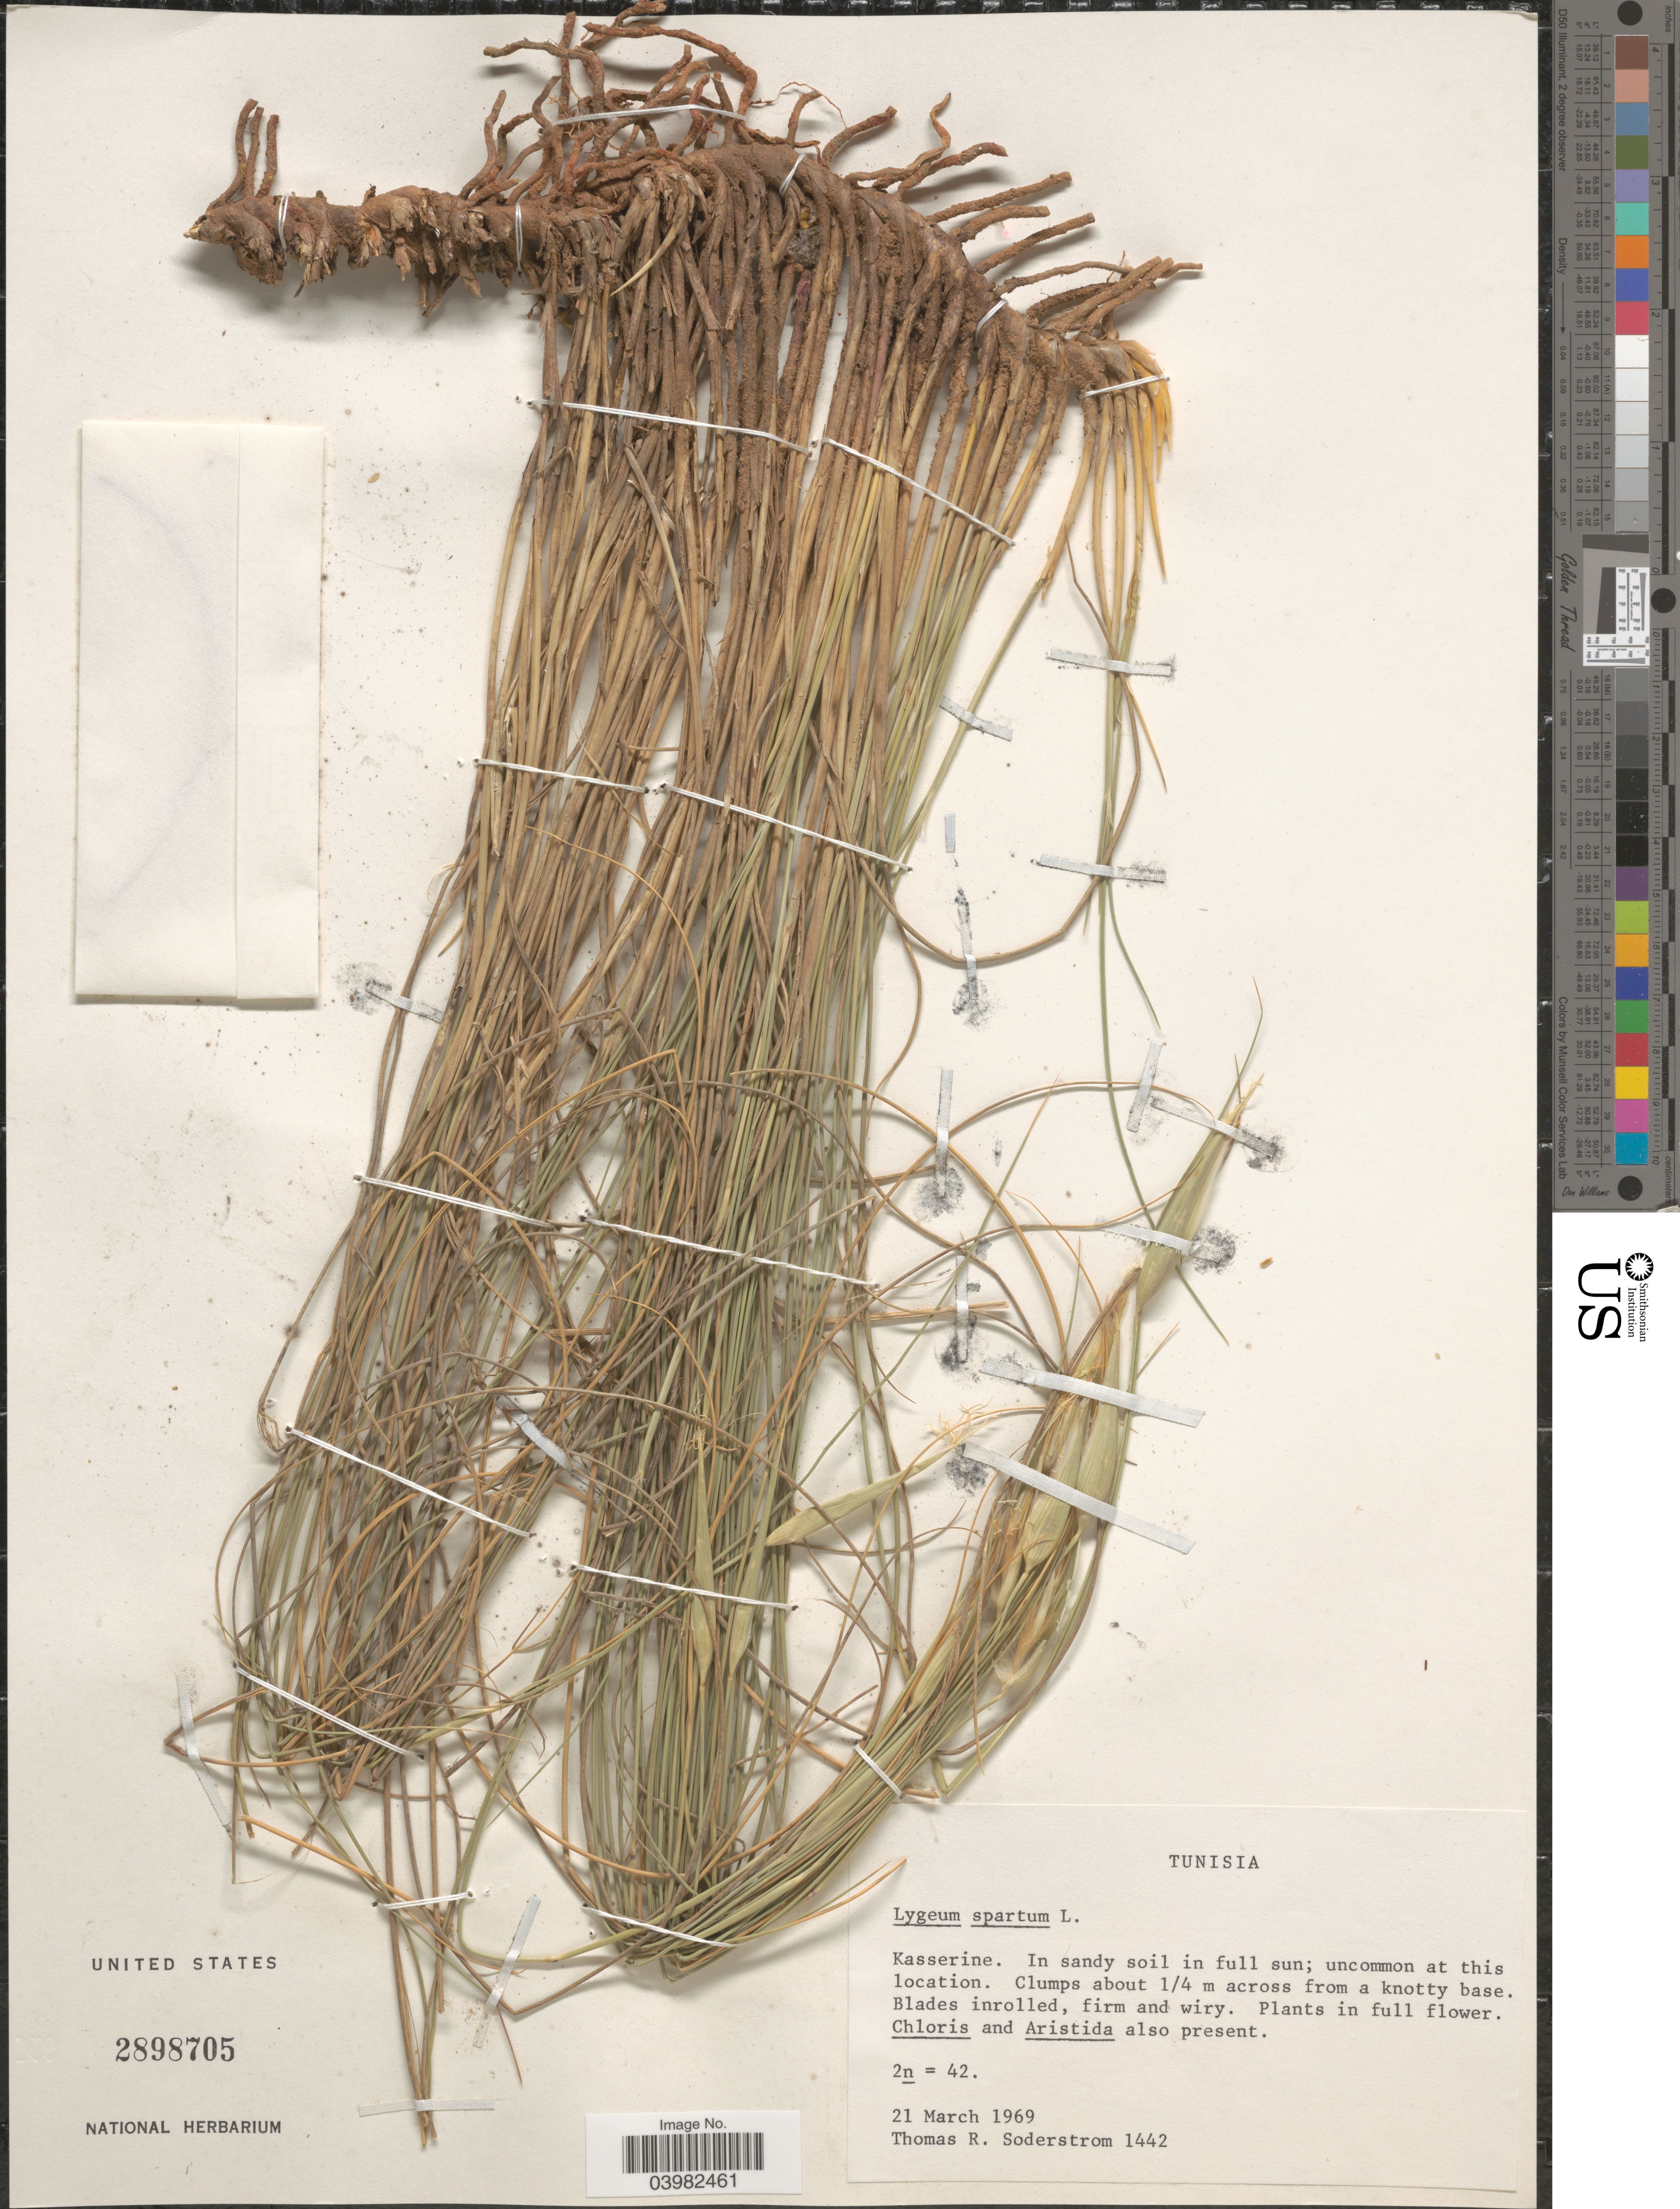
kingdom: Plantae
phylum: Tracheophyta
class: Liliopsida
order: Poales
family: Poaceae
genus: Lygeum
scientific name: Lygeum spartum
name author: L.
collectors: T. R. Soderstrom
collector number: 1442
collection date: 1969-03-21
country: Tunisia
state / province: Kasserine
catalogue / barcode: US 2898705